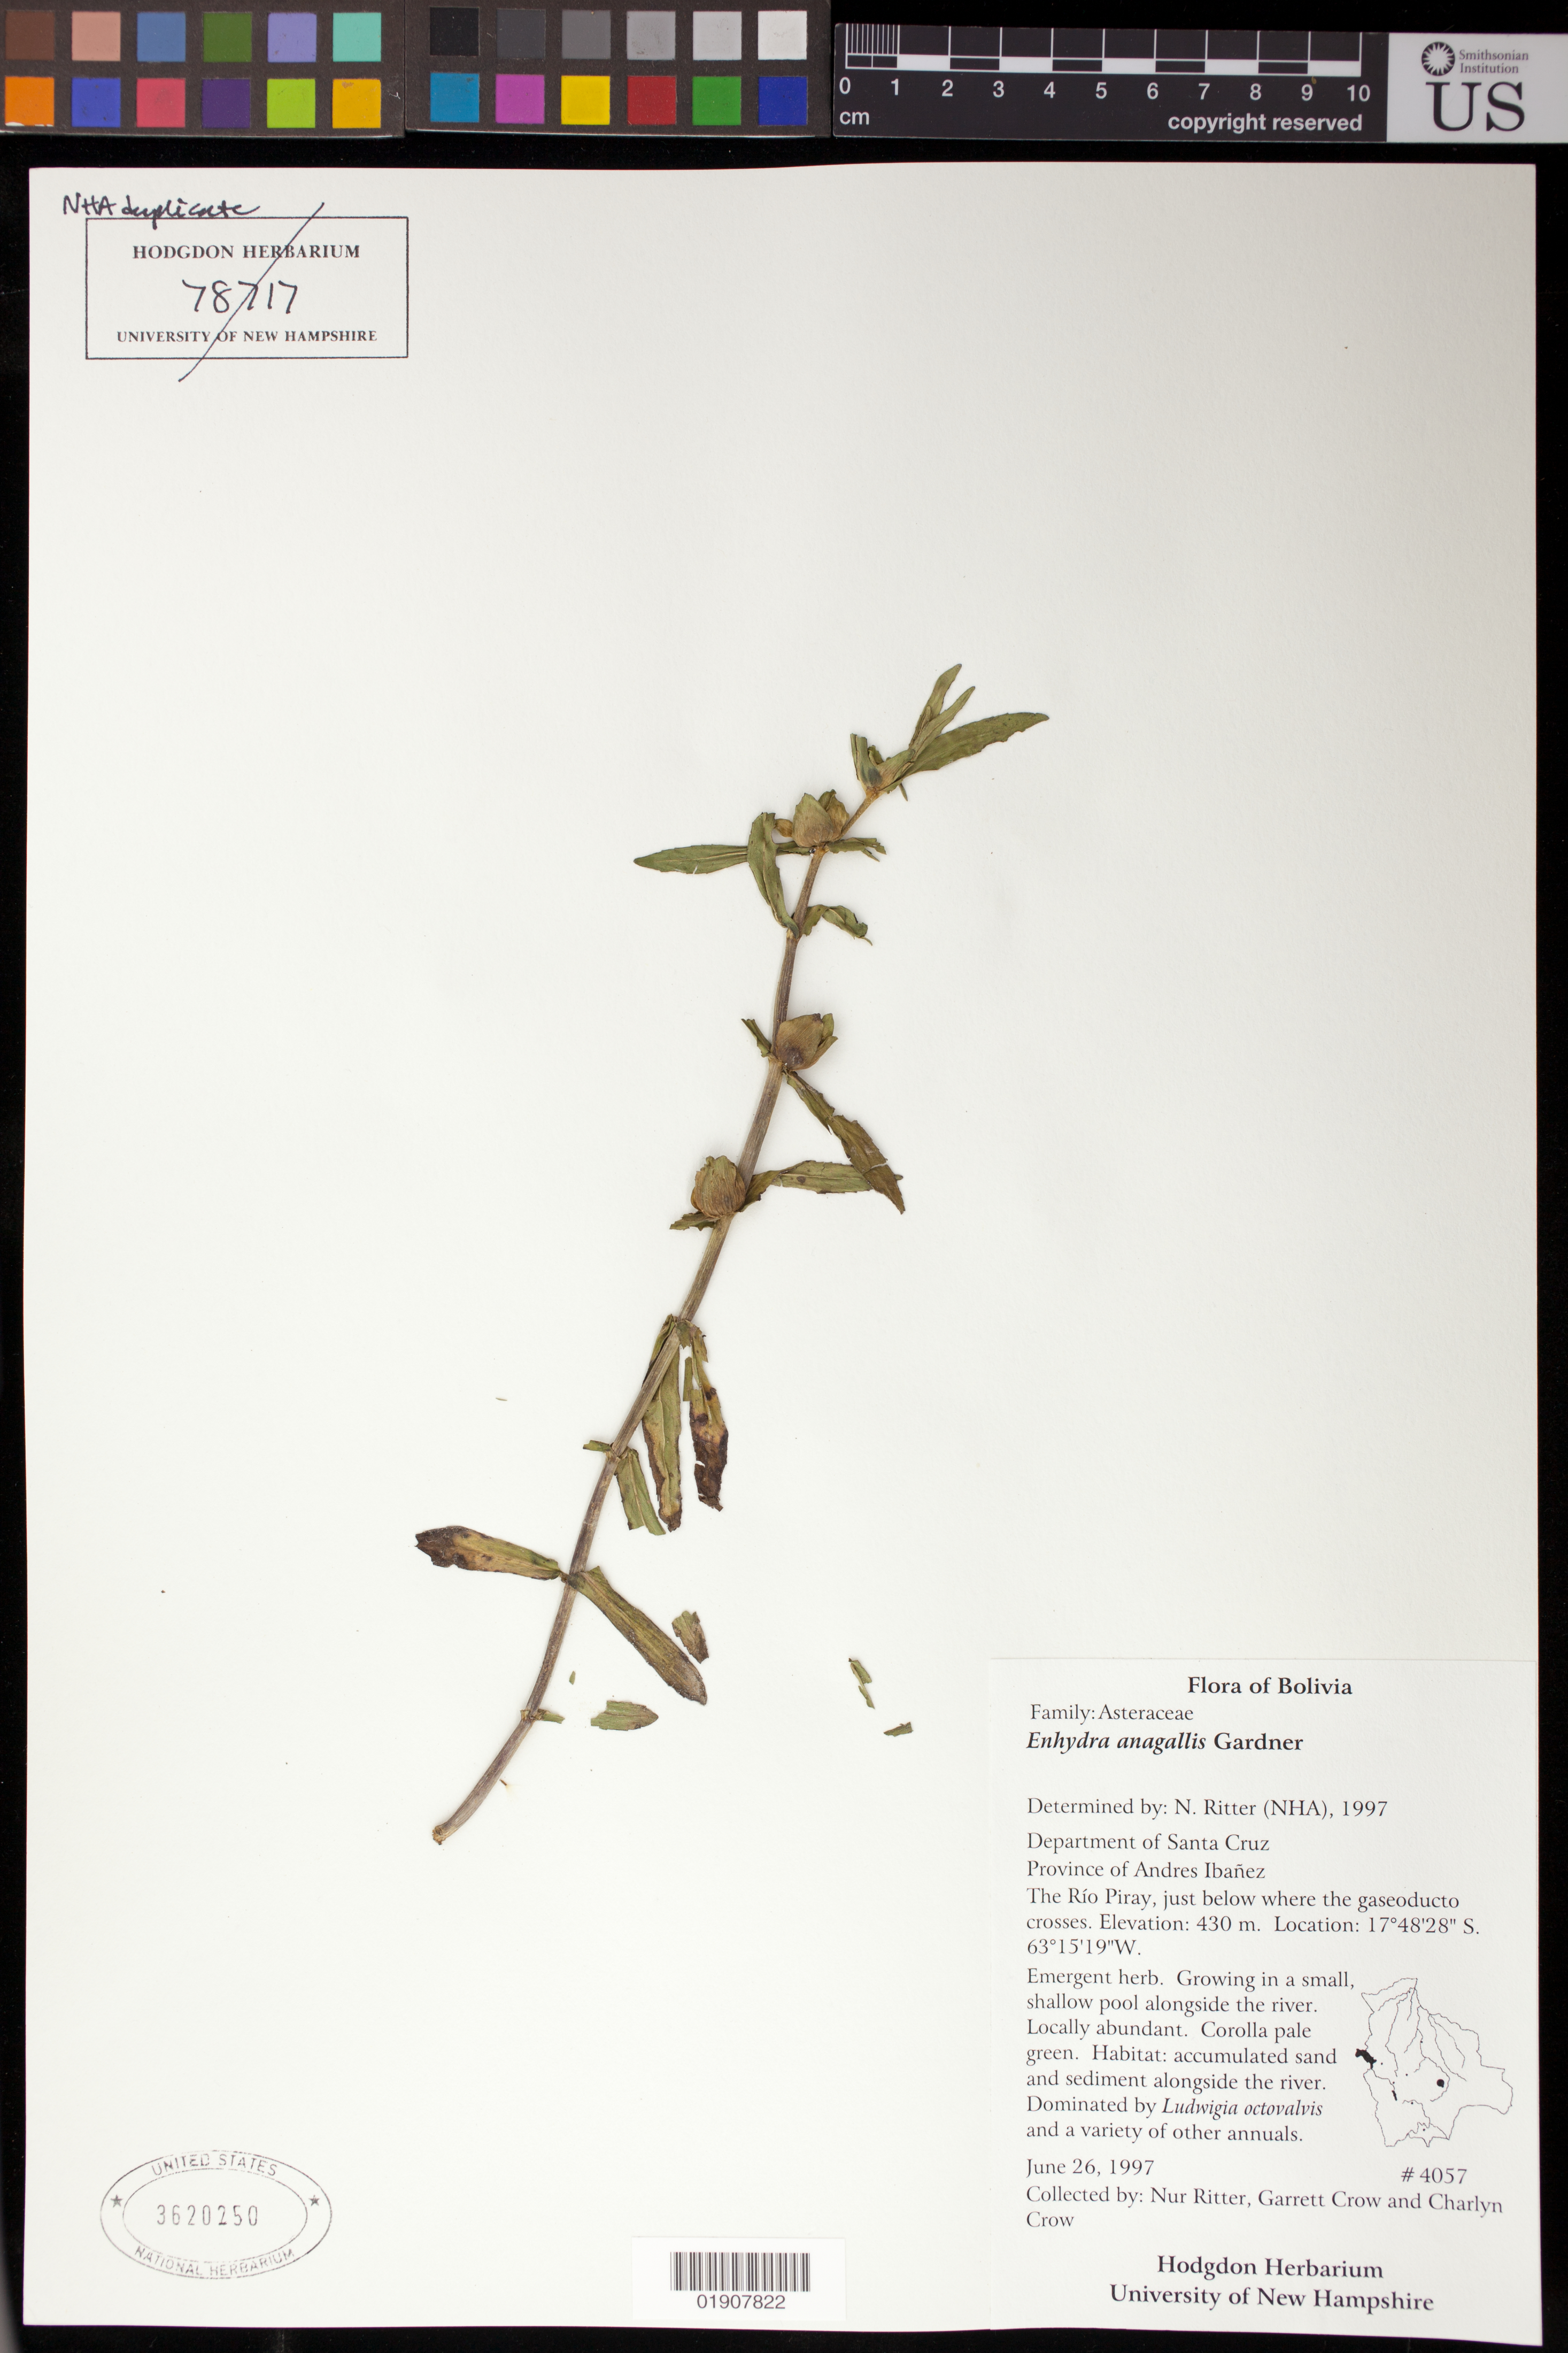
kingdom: Plantae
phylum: Tracheophyta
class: Magnoliopsida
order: Asterales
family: Asteraceae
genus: Enhydra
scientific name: Enhydra anagallis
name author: Gardner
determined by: Ritter, N.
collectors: N. Ritter, G. E. Crow & C. Crow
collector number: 4057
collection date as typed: June 26, 1997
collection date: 1997-06-26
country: Bolivia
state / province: Santa Cruz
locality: Province ofAndres Ibañez, the Rio Piray, just below where the gaseoducto crosses.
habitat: Growing in a small, shallow pool alongside the river. Accumulated sand and sediment alongside the river.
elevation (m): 430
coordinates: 17 48 28 S, 63 15 19 W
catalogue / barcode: US 3620250